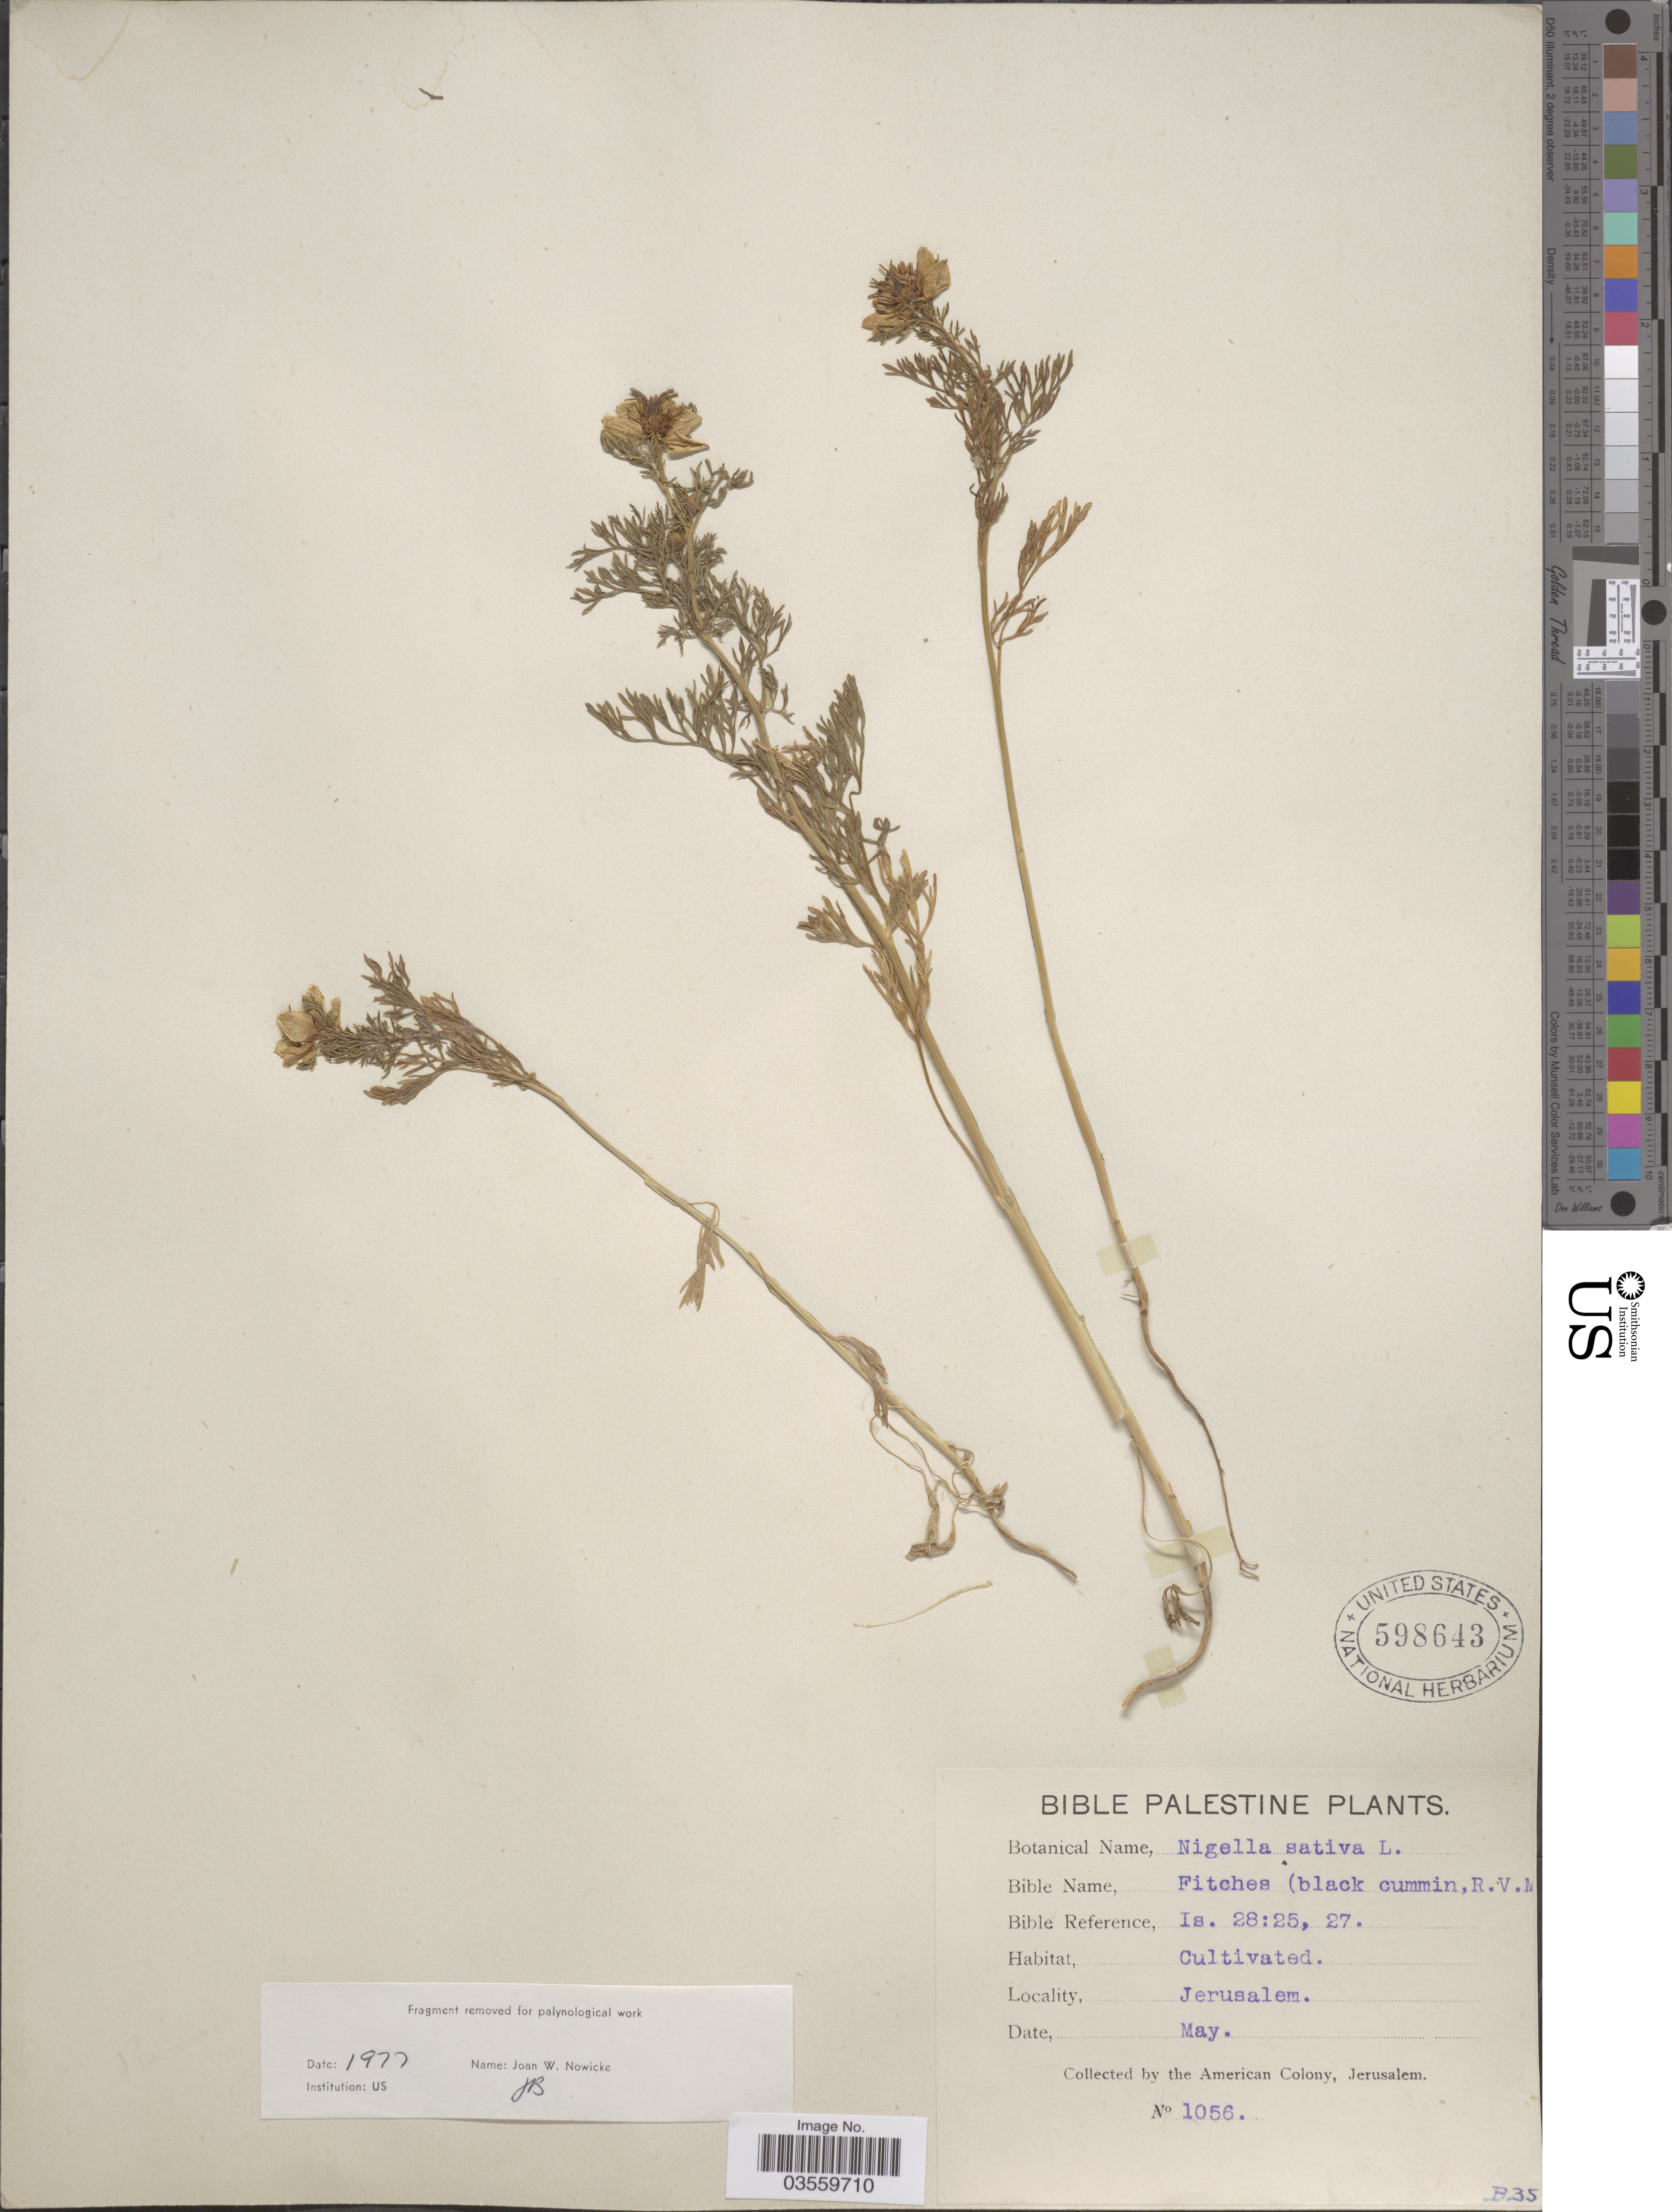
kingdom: Plantae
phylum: Tracheophyta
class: Magnoliopsida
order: Ranunculales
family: Ranunculaceae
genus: Nigella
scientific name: Nigella sativa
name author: L.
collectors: The American Colony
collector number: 1056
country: Israel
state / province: Jerusalem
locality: Bible Palestine.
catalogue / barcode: US 598643